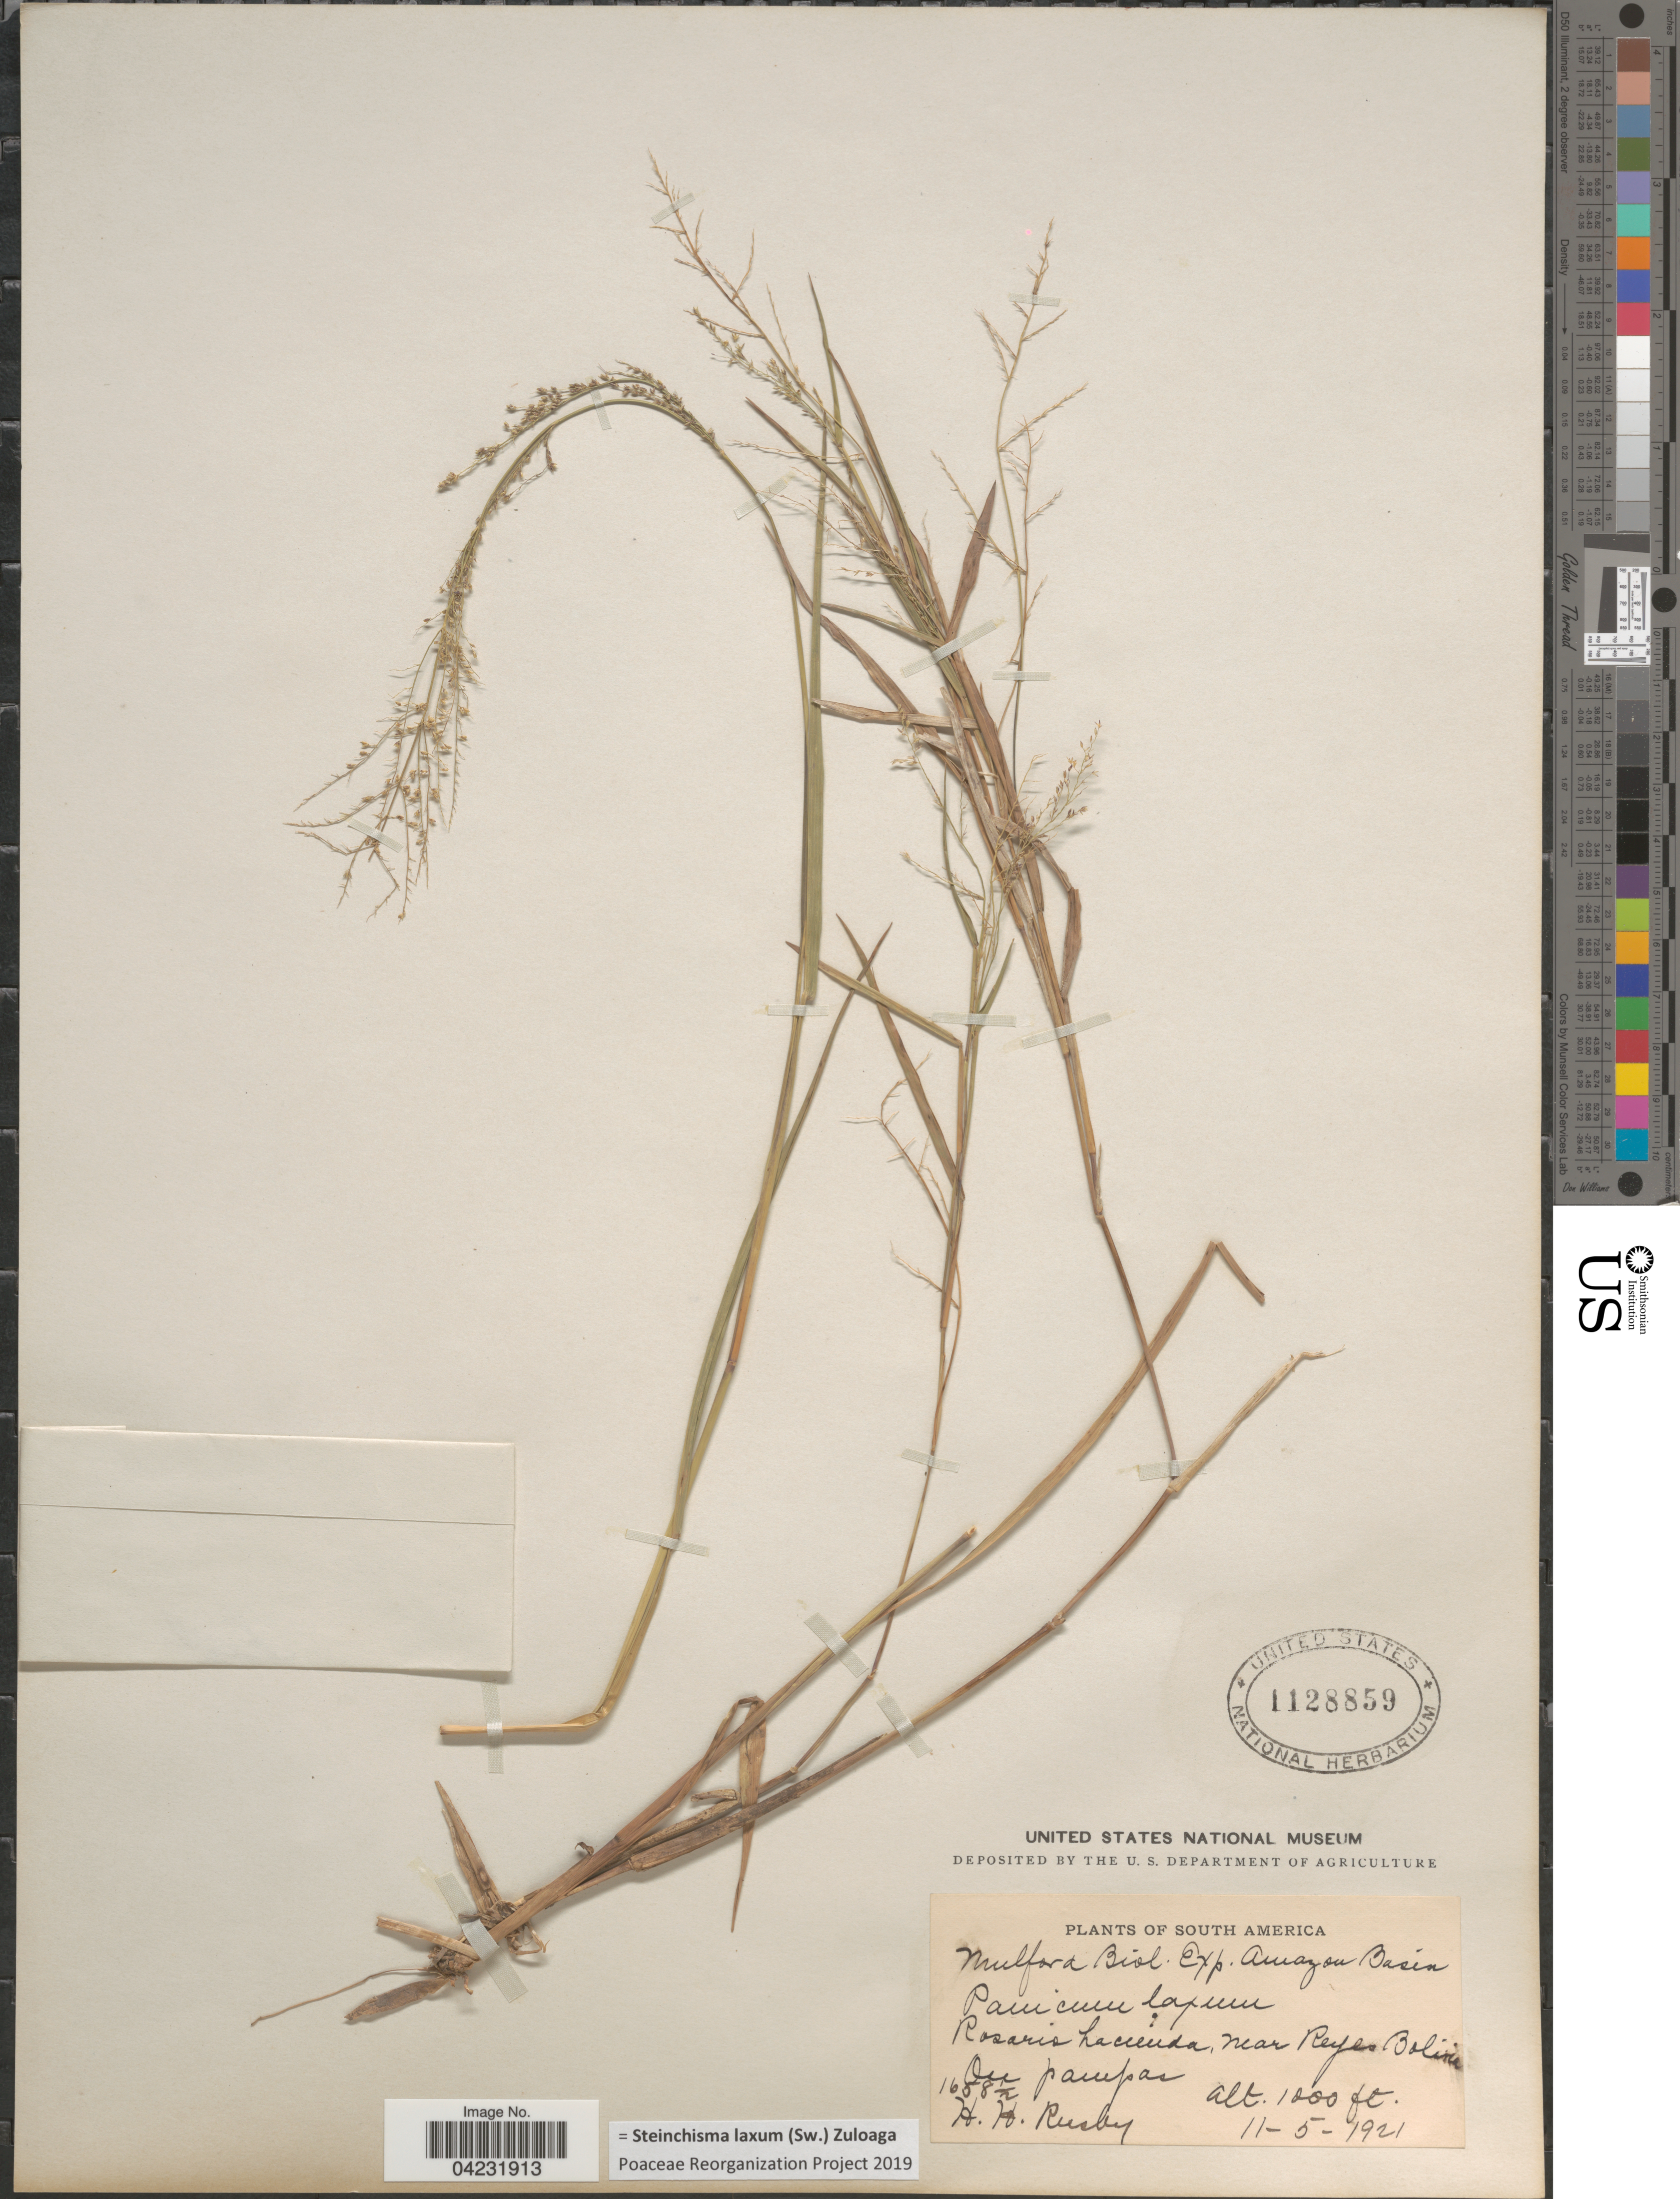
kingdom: Plantae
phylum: Tracheophyta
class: Liliopsida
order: Poales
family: Poaceae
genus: Steinchisma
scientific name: Steinchisma laxum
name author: (Sw.) Zuloaga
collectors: H. H. Rusby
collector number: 1658½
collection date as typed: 11-5-1921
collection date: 1921-11-05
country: Bolivia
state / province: Beni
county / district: José Ballivián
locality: Rosario Hacienda near Reyes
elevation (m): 305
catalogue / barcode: US 1128859